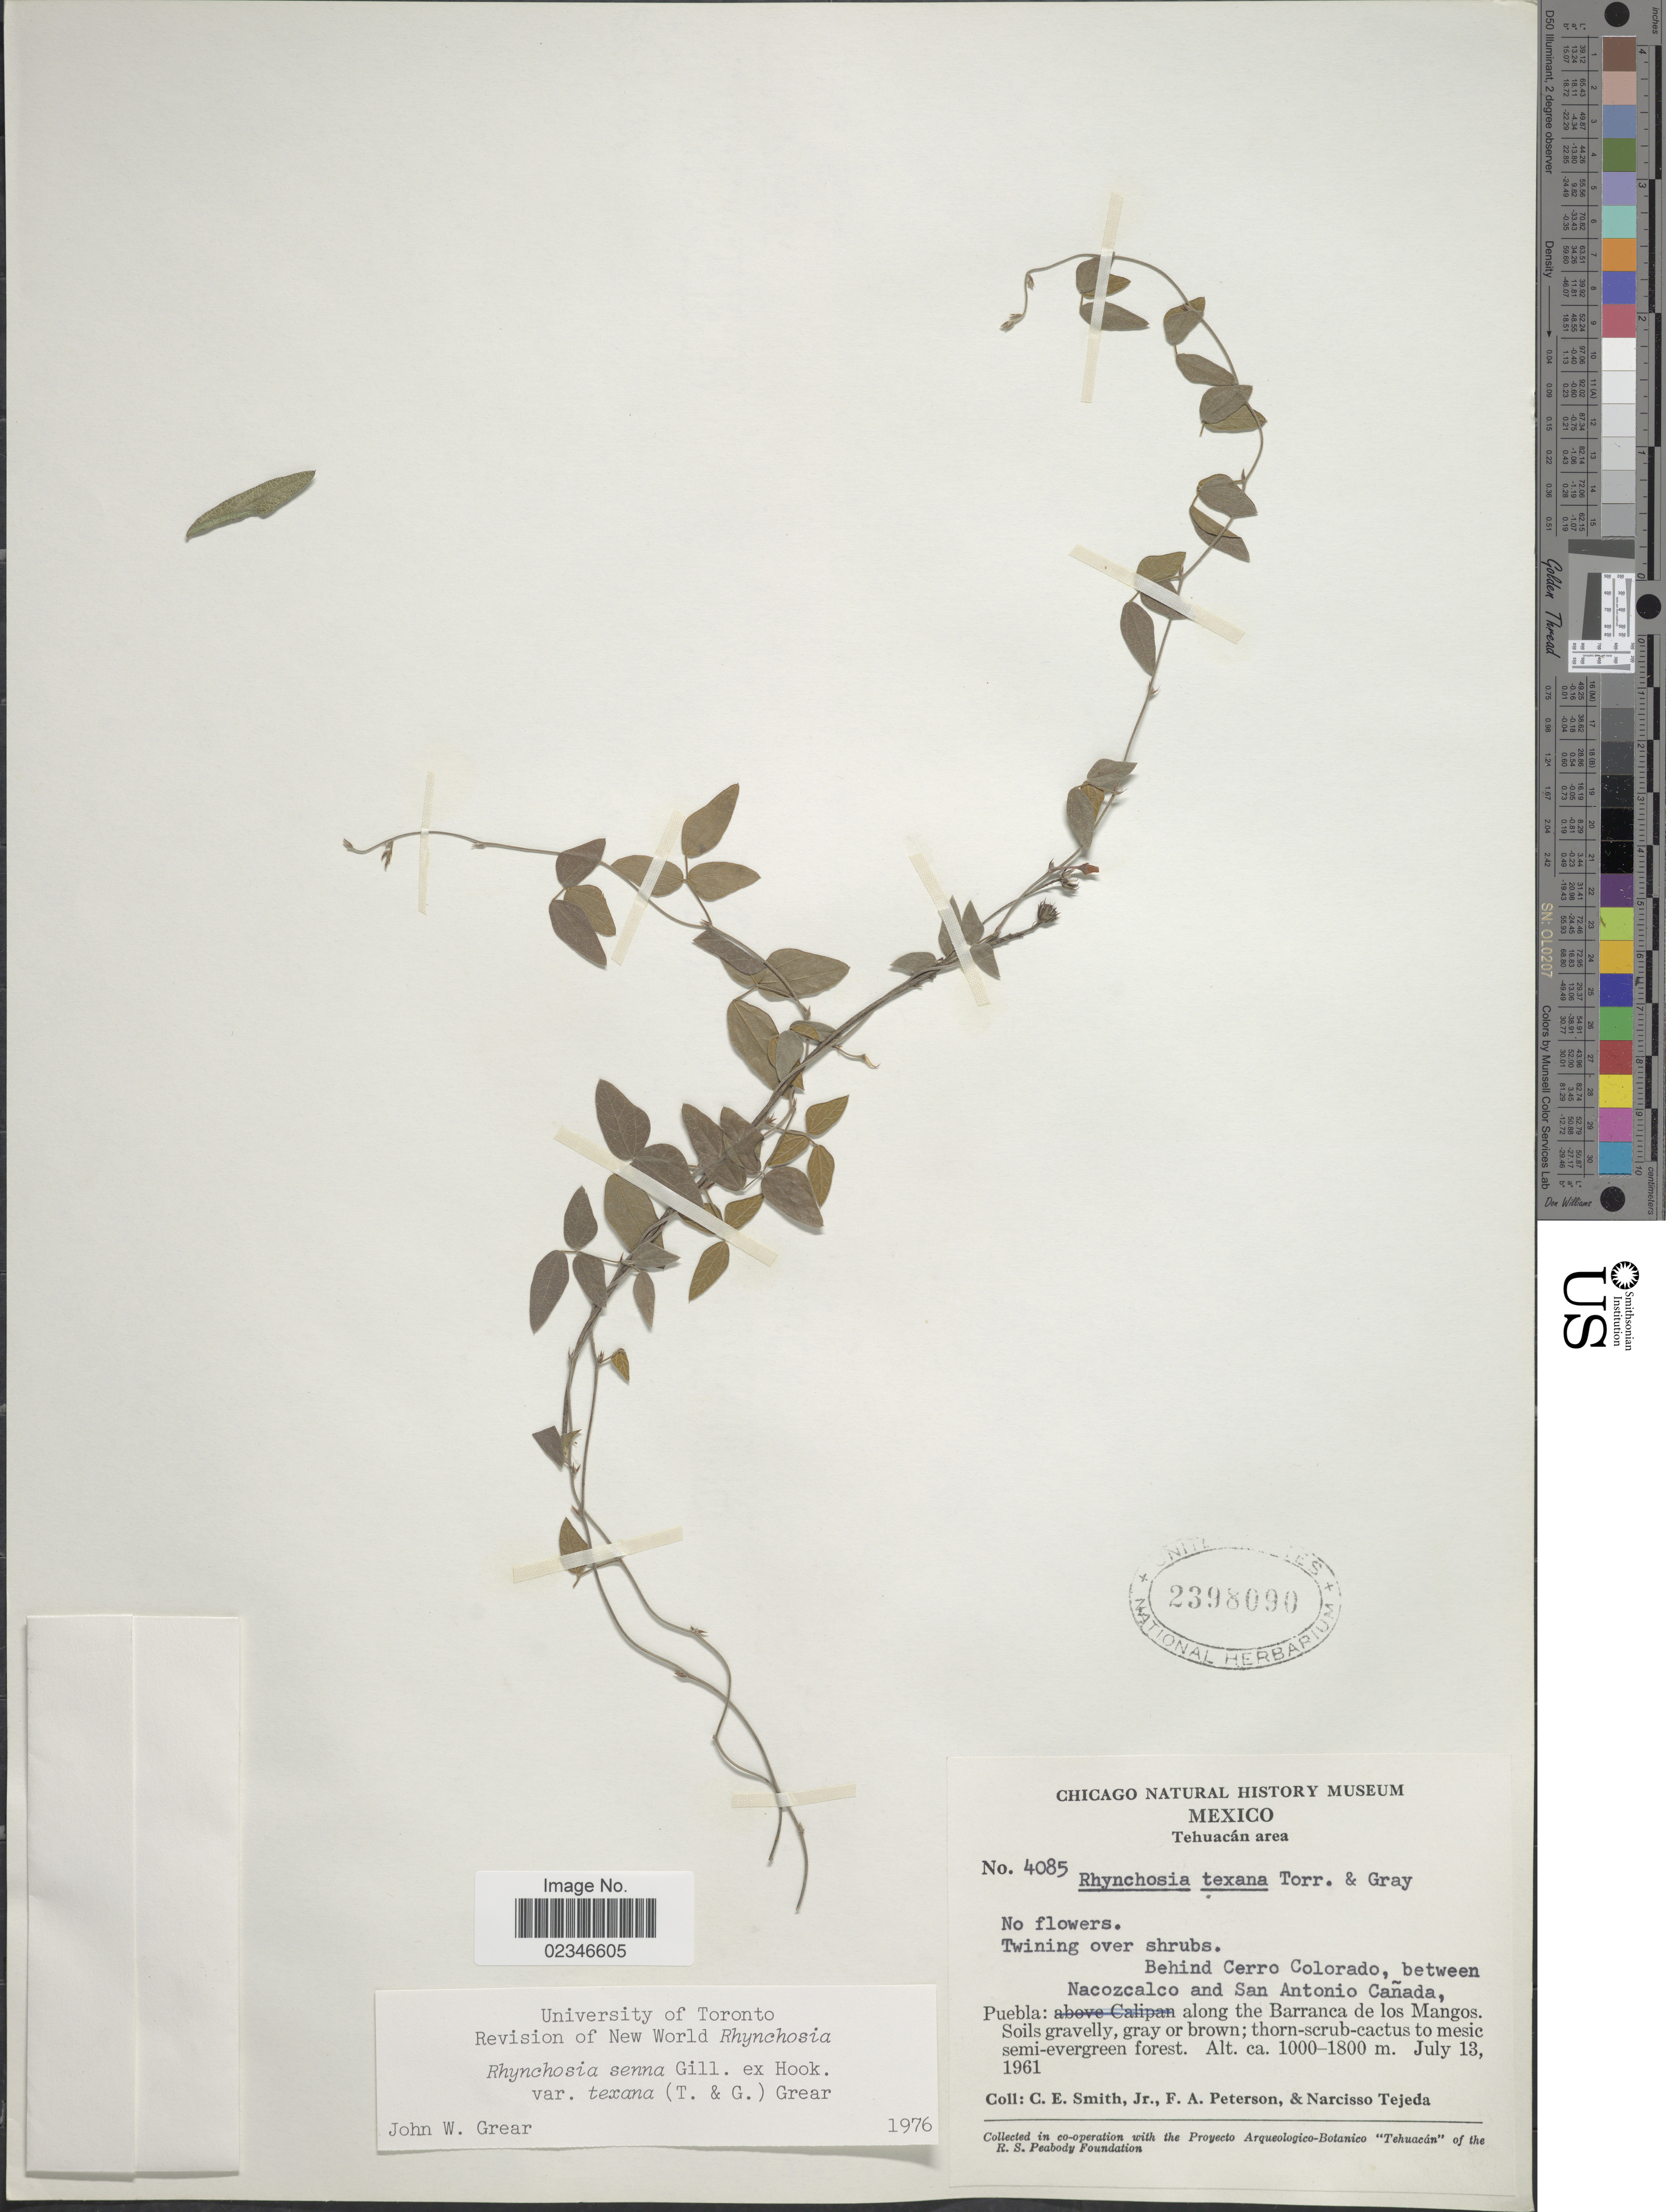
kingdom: Plantae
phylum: Tracheophyta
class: Magnoliopsida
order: Fabales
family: Fabaceae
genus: Rhynchosia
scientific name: Rhynchosia senna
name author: Gillies ex Hook.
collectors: C. E. Smith Jr., F. A. Peterson & N. Tejeda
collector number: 4085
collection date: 1961-07-13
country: Mexico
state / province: Puebla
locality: Tehuacan area, Puebla: along the Barranca de Los Mangos, Behind Cerro Colorado, between Nacozcalco and San Antonio Canada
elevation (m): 1000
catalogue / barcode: US 2398090